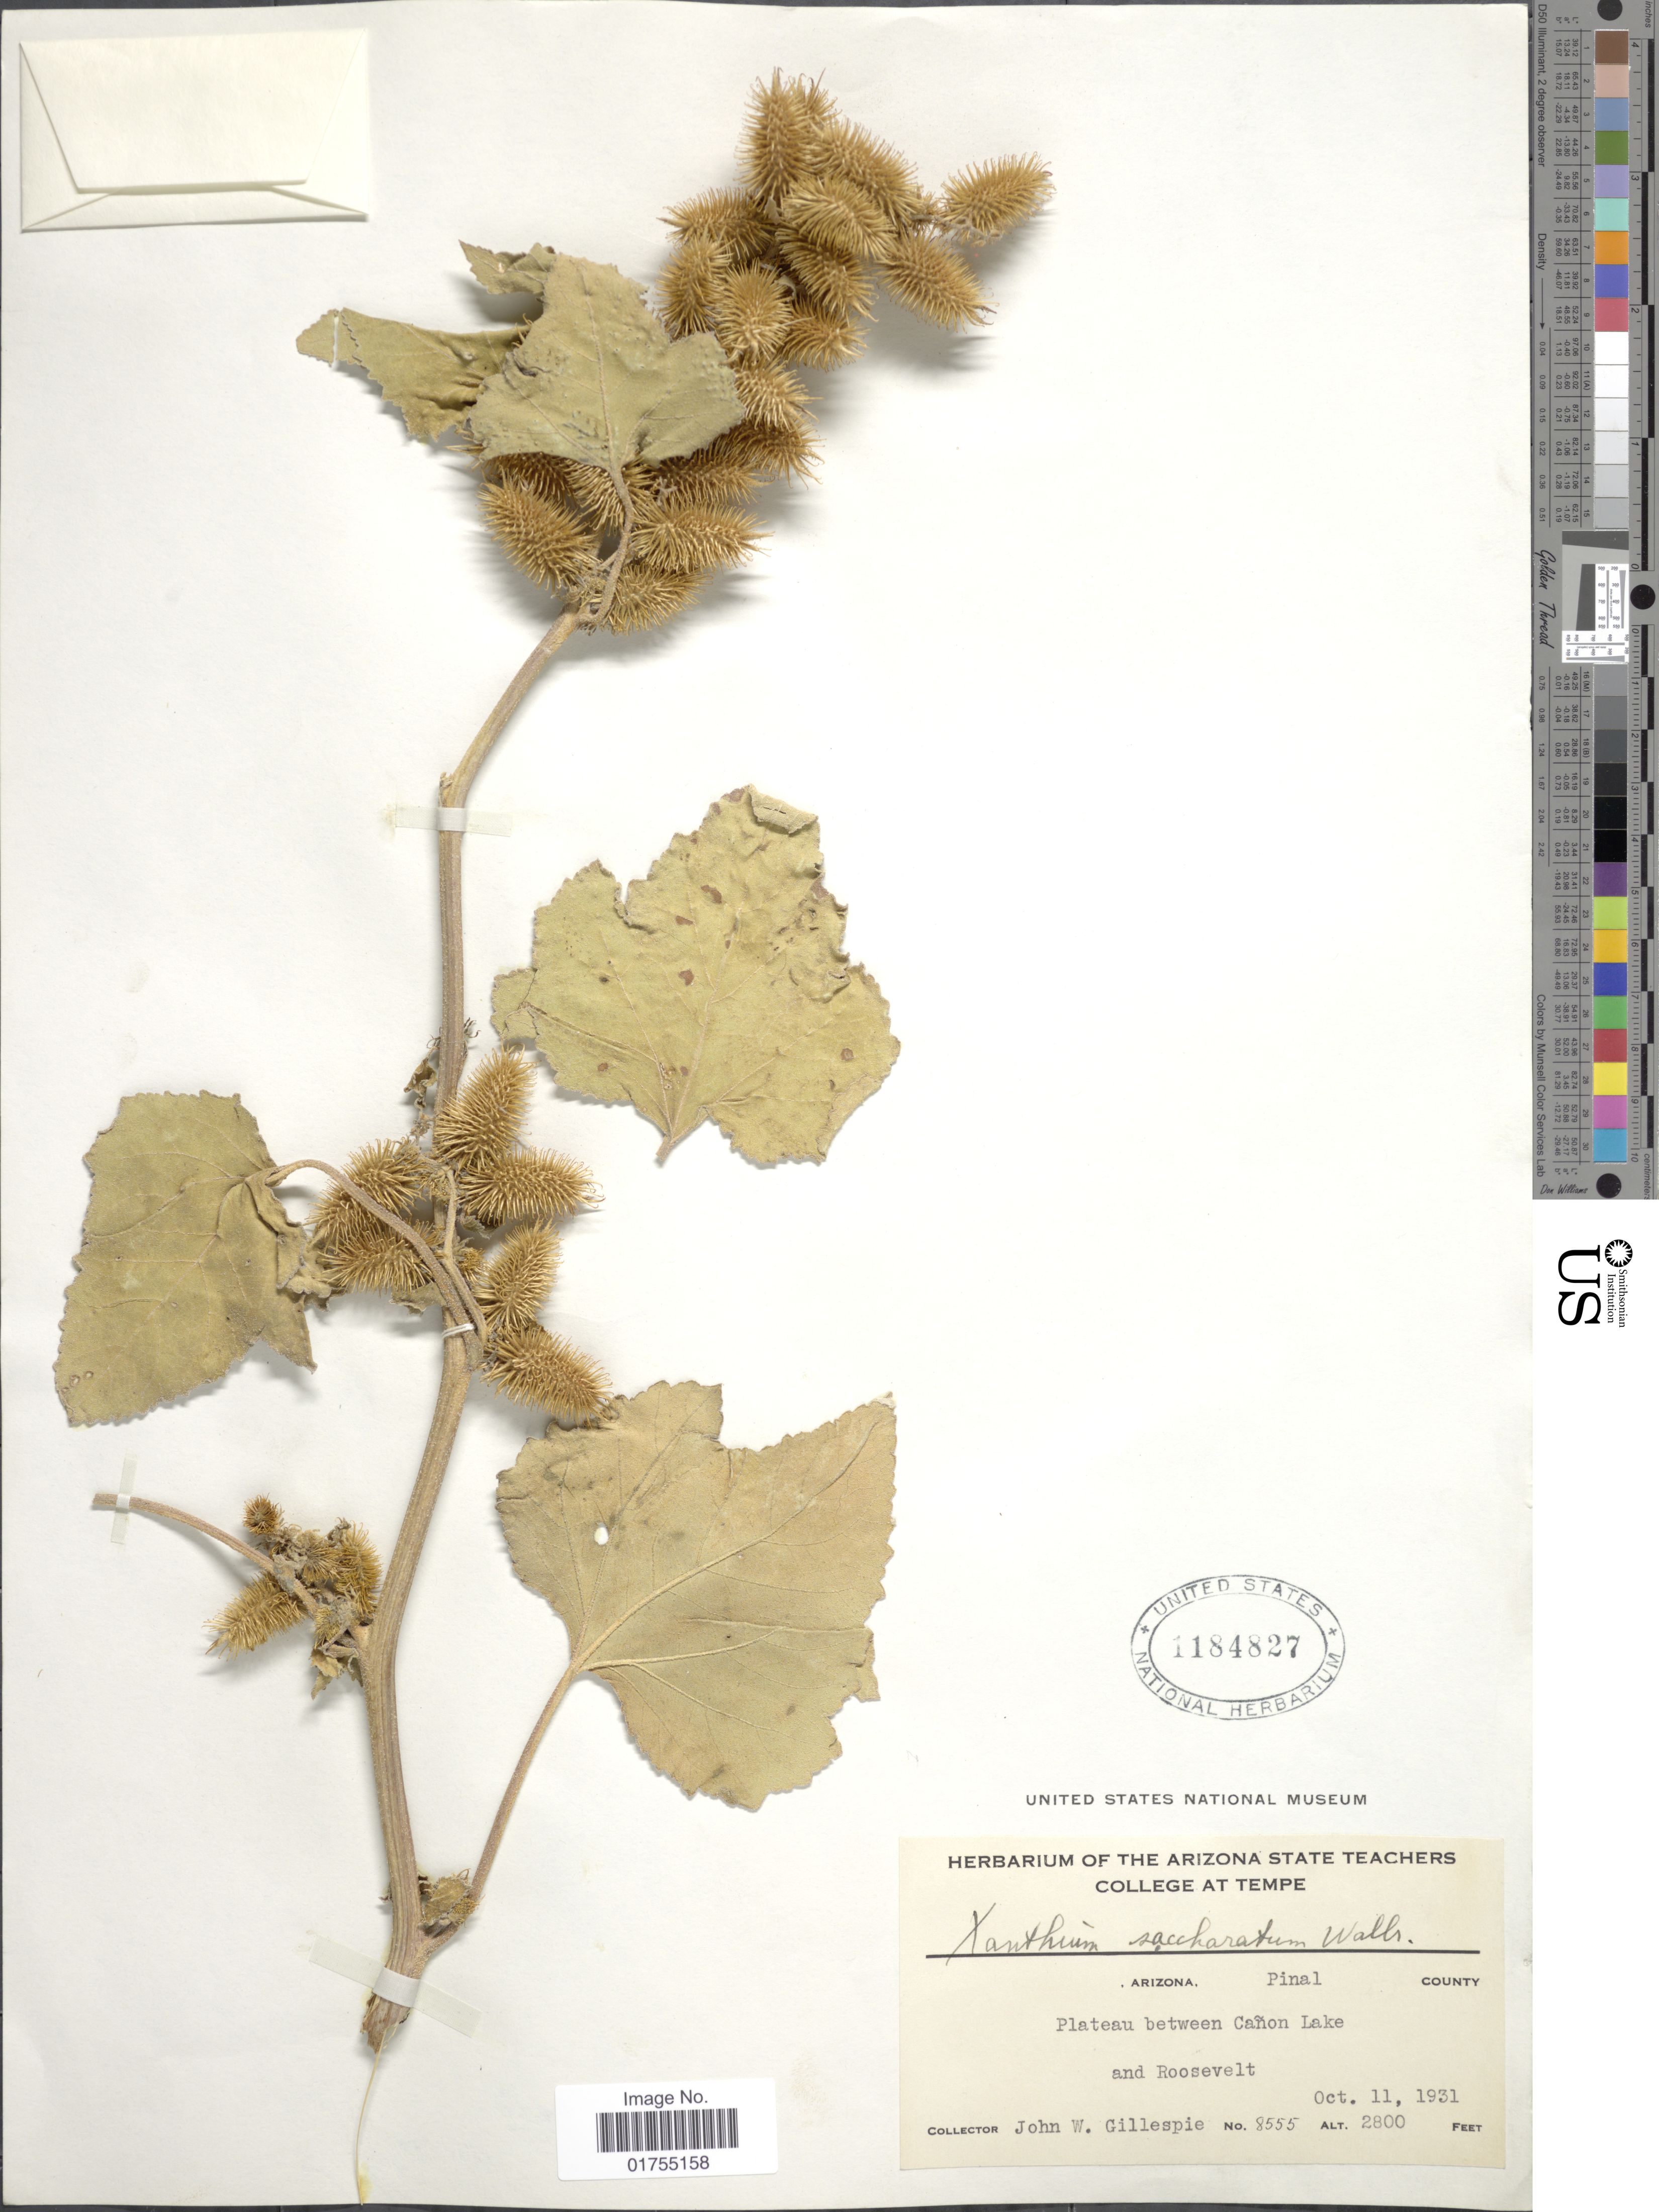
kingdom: Plantae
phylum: Tracheophyta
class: Magnoliopsida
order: Asterales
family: Asteraceae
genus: Xanthium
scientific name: Xanthium strumarium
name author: L.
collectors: J. W. Gillespie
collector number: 8555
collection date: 1931-10-11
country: United States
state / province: Arizona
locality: Pleateau between Canon Lake and Roosevelt. Pinal County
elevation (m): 853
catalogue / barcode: US 1184827